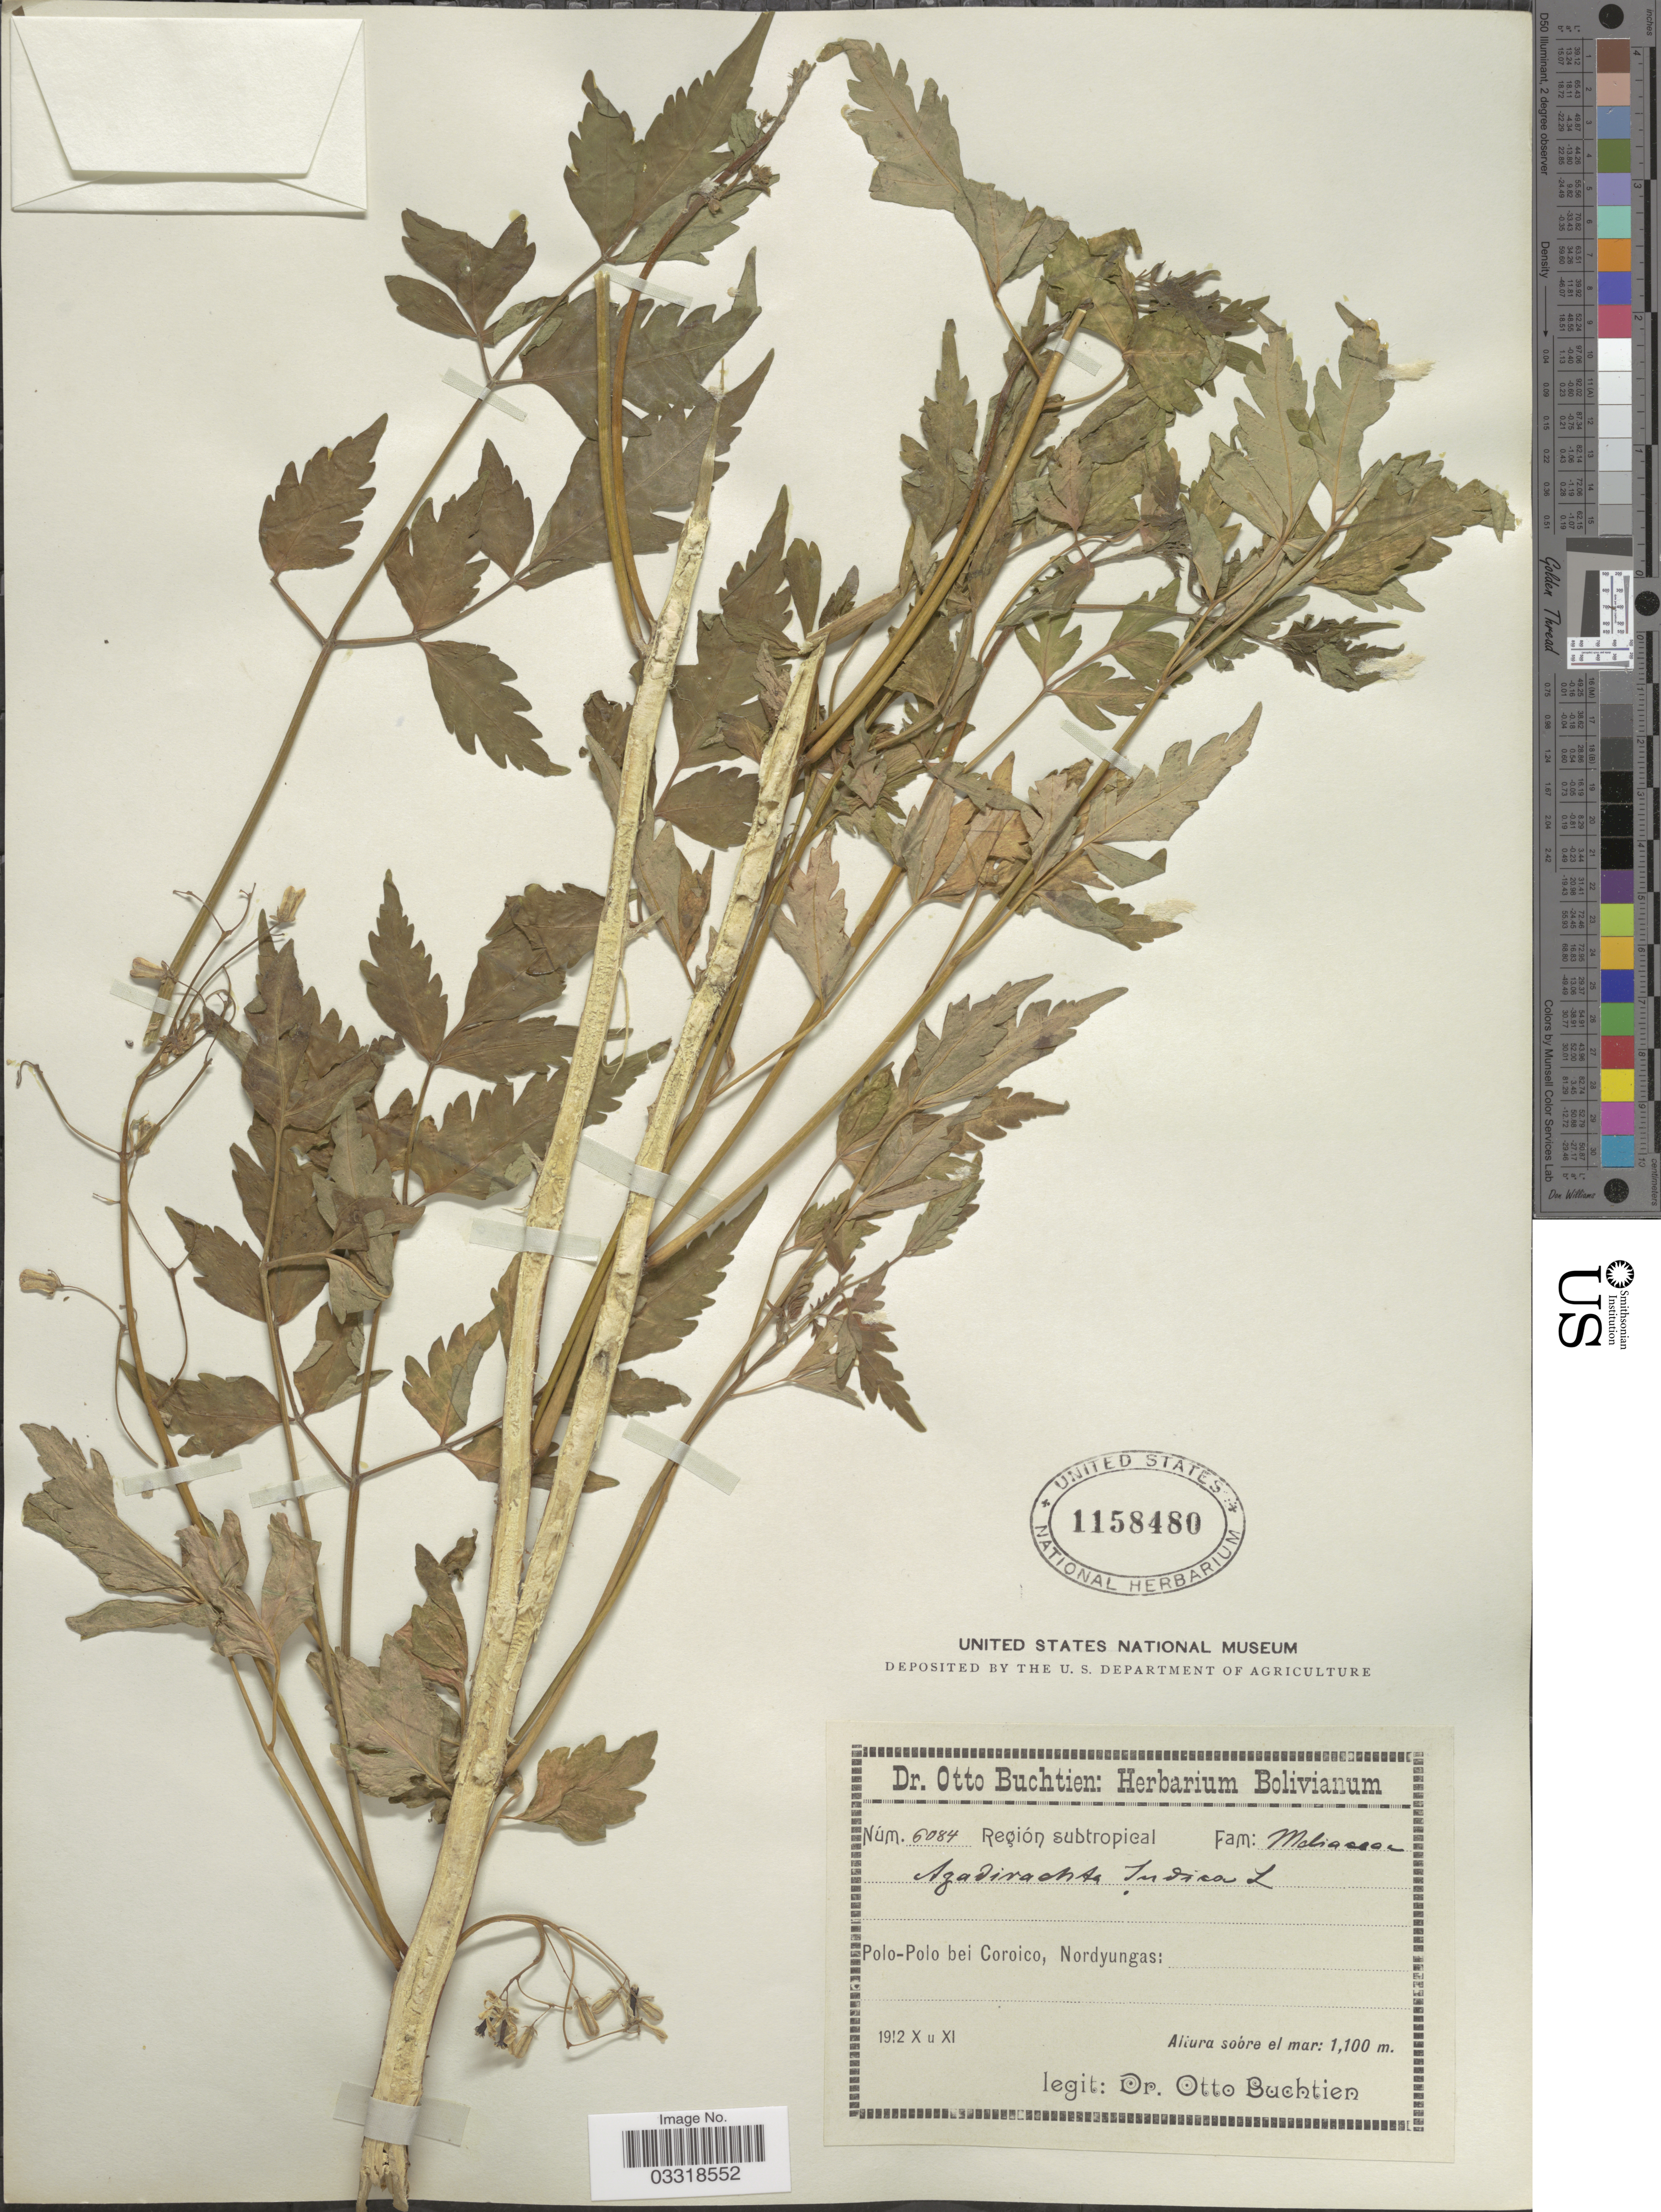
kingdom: Plantae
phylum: Tracheophyta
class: Magnoliopsida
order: Sapindales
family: Meliaceae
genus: Melia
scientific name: Melia azedarach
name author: L.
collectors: O. Buchtien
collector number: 6084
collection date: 1912-10/1912-11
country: Bolivia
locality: Polo-Polo bei Coroico, Nordyungas.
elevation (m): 1100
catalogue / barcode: US 1158480